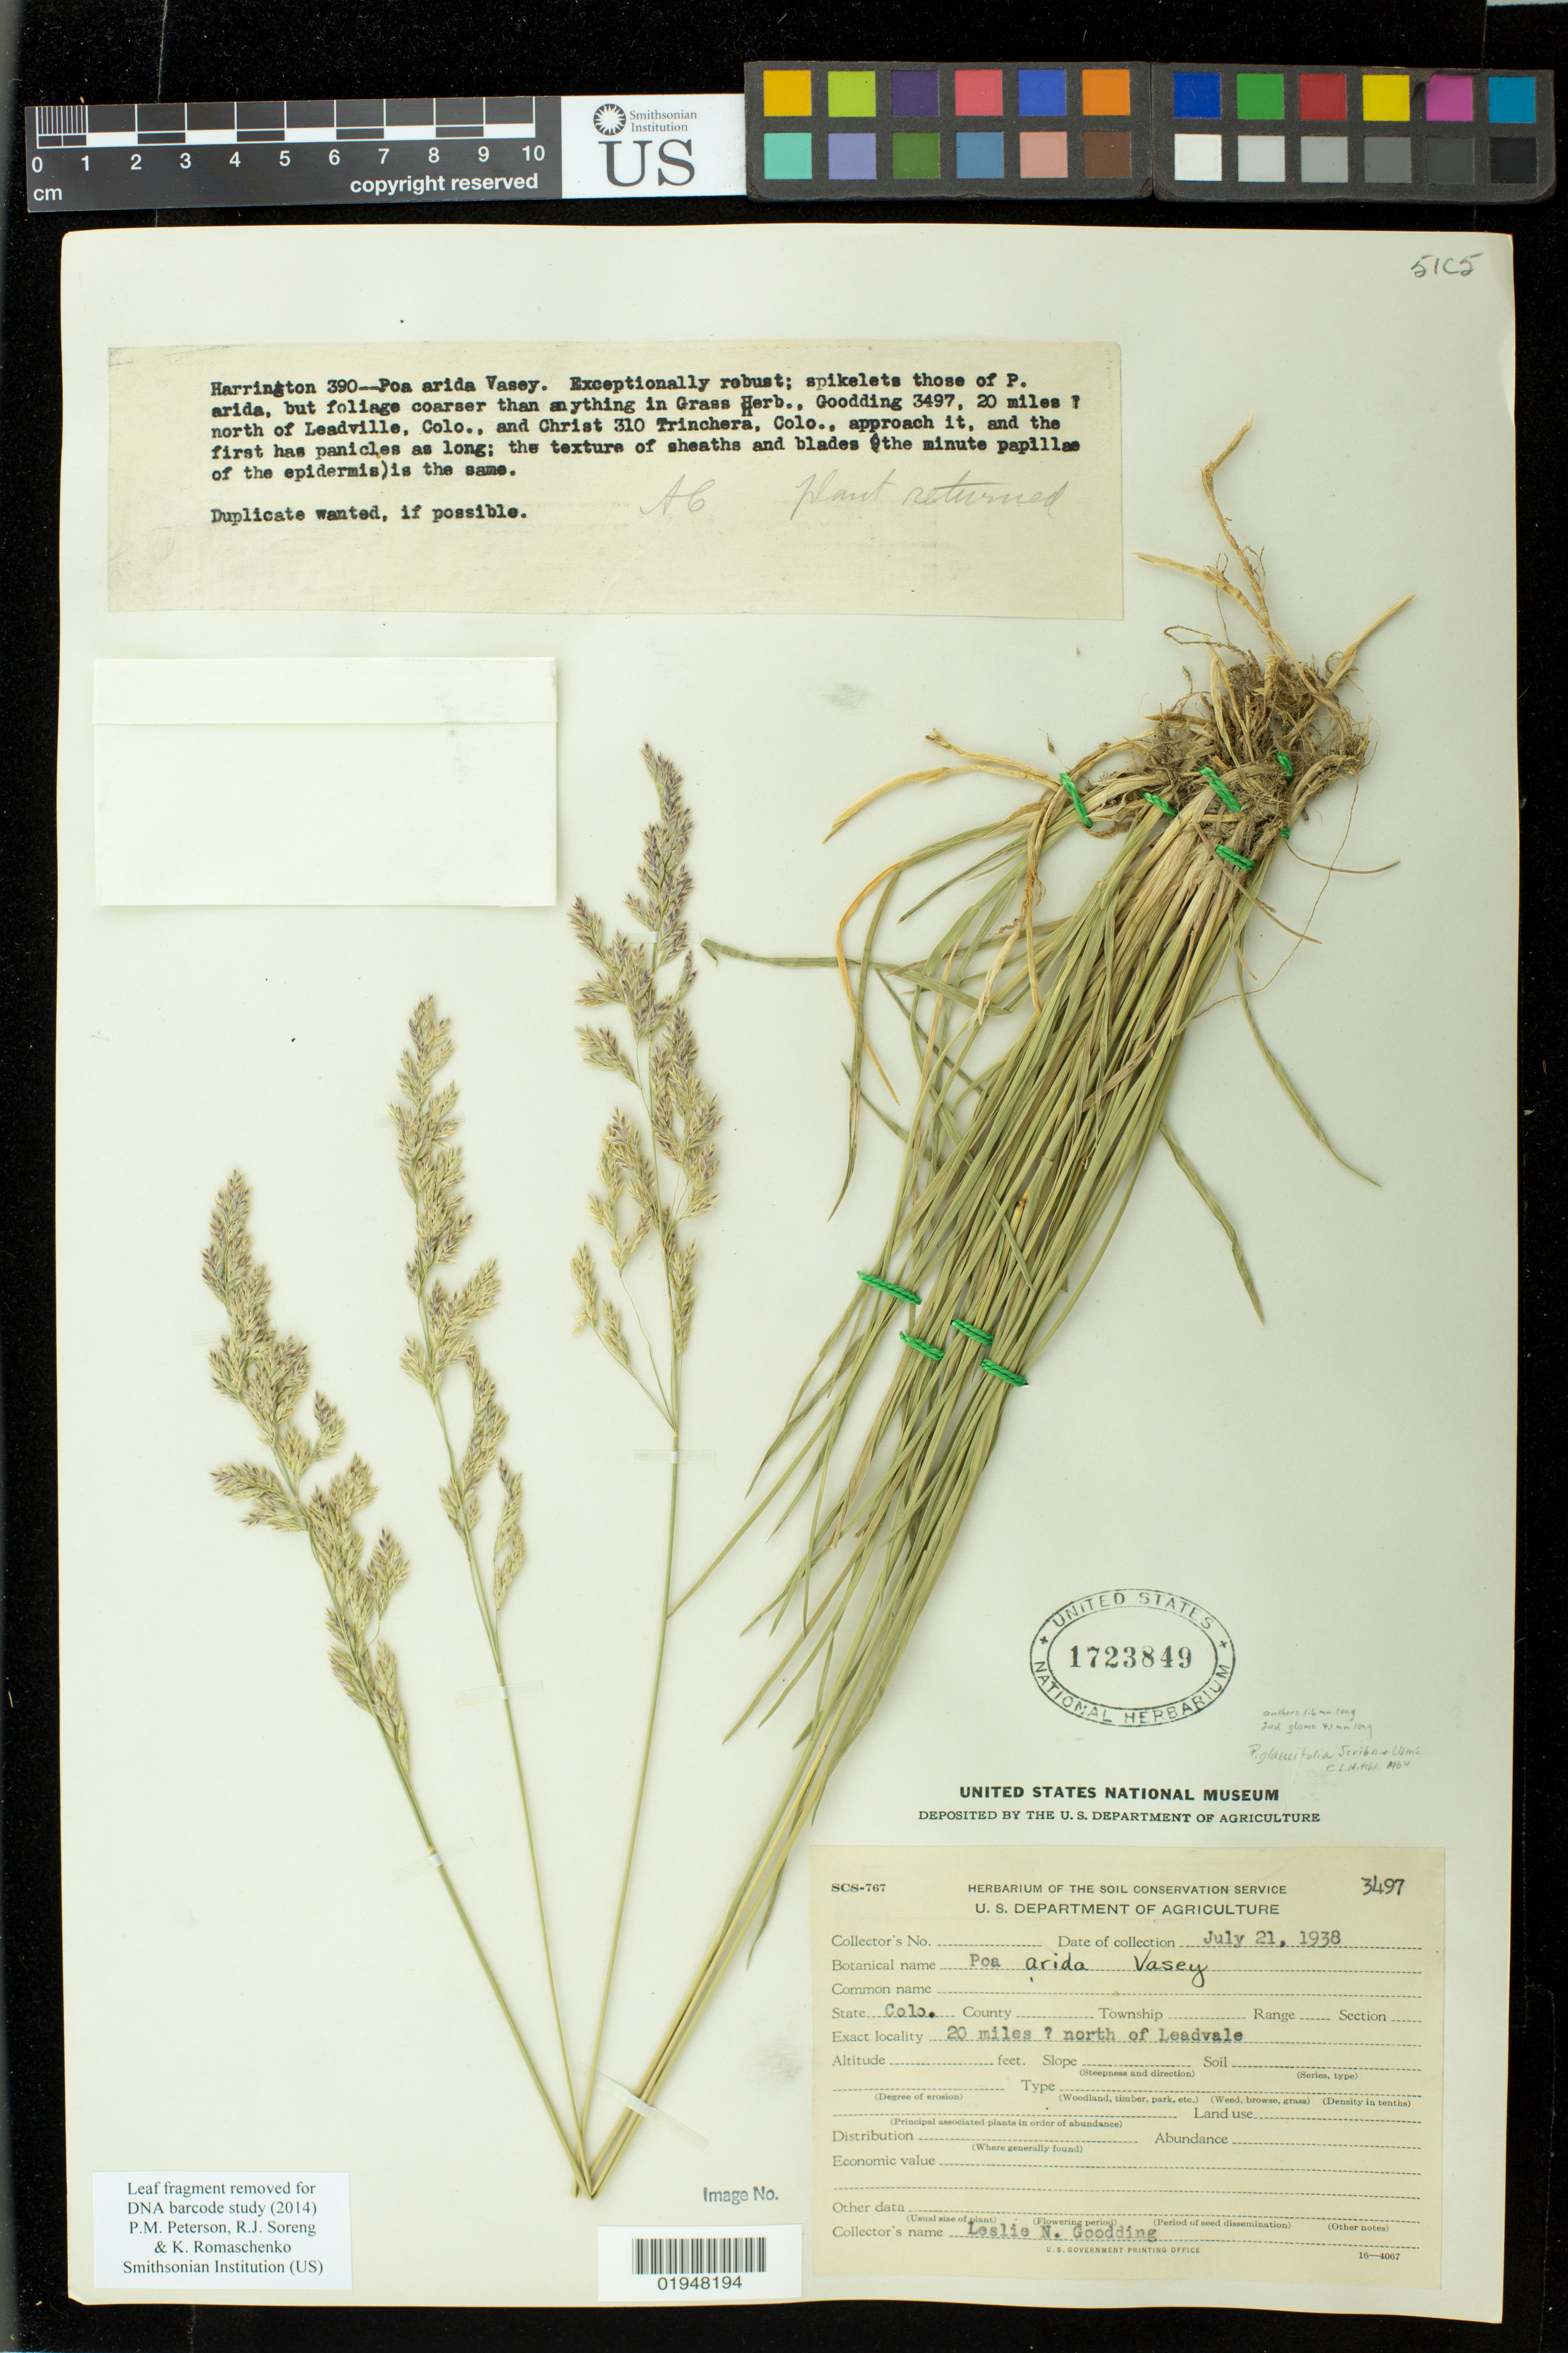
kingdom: Plantae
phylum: Tracheophyta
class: Liliopsida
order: Poales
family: Poaceae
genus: Poa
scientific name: Poa glaucifolia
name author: Scribn. & T.A. Williams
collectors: L. N. Goodding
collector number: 3497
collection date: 1938-07-21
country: United States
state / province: Colorado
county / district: Eagle or Summit County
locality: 20 miles ? north of Leadvale [Leadville]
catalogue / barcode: US 1723849